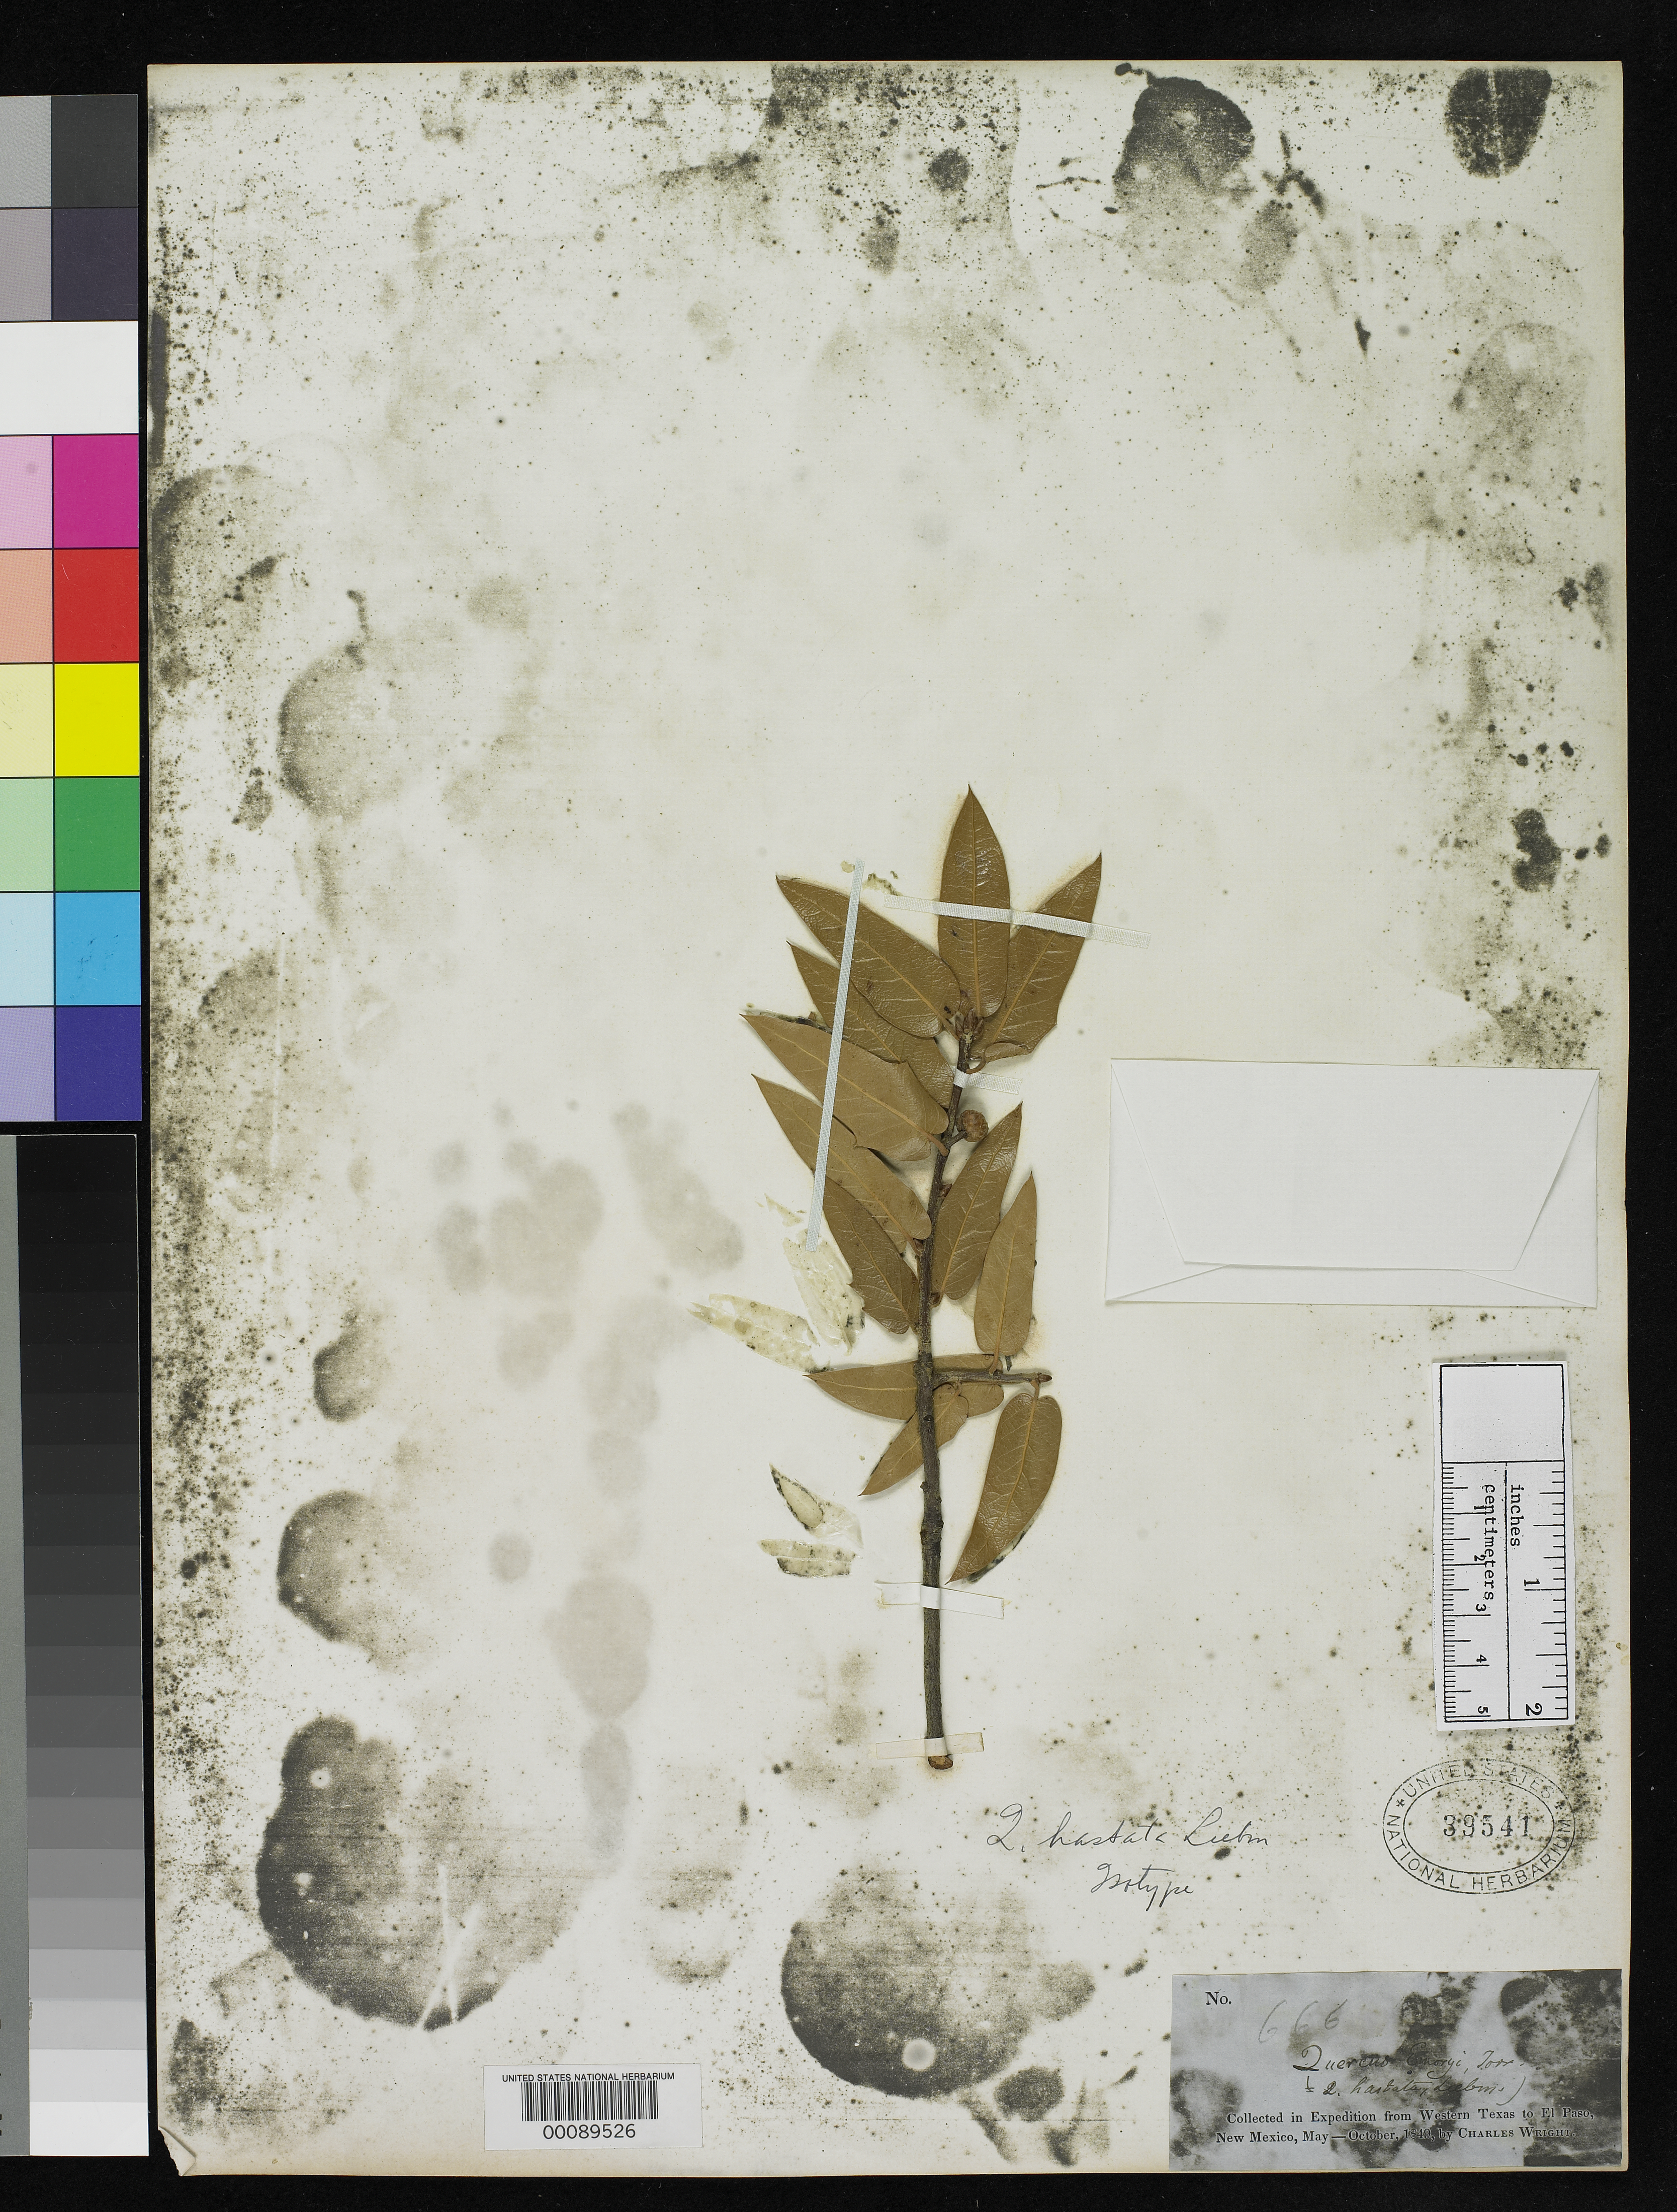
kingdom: Plantae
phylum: Tracheophyta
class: Magnoliopsida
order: Fagales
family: Fagaceae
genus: Quercus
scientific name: Quercus hastata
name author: Liebm.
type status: Isotype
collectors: C. Wright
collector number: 666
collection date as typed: May 1849 to -- Oct 1849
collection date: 1849-05/1849-10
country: United States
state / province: New Mexico / Texas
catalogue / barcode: US 39541